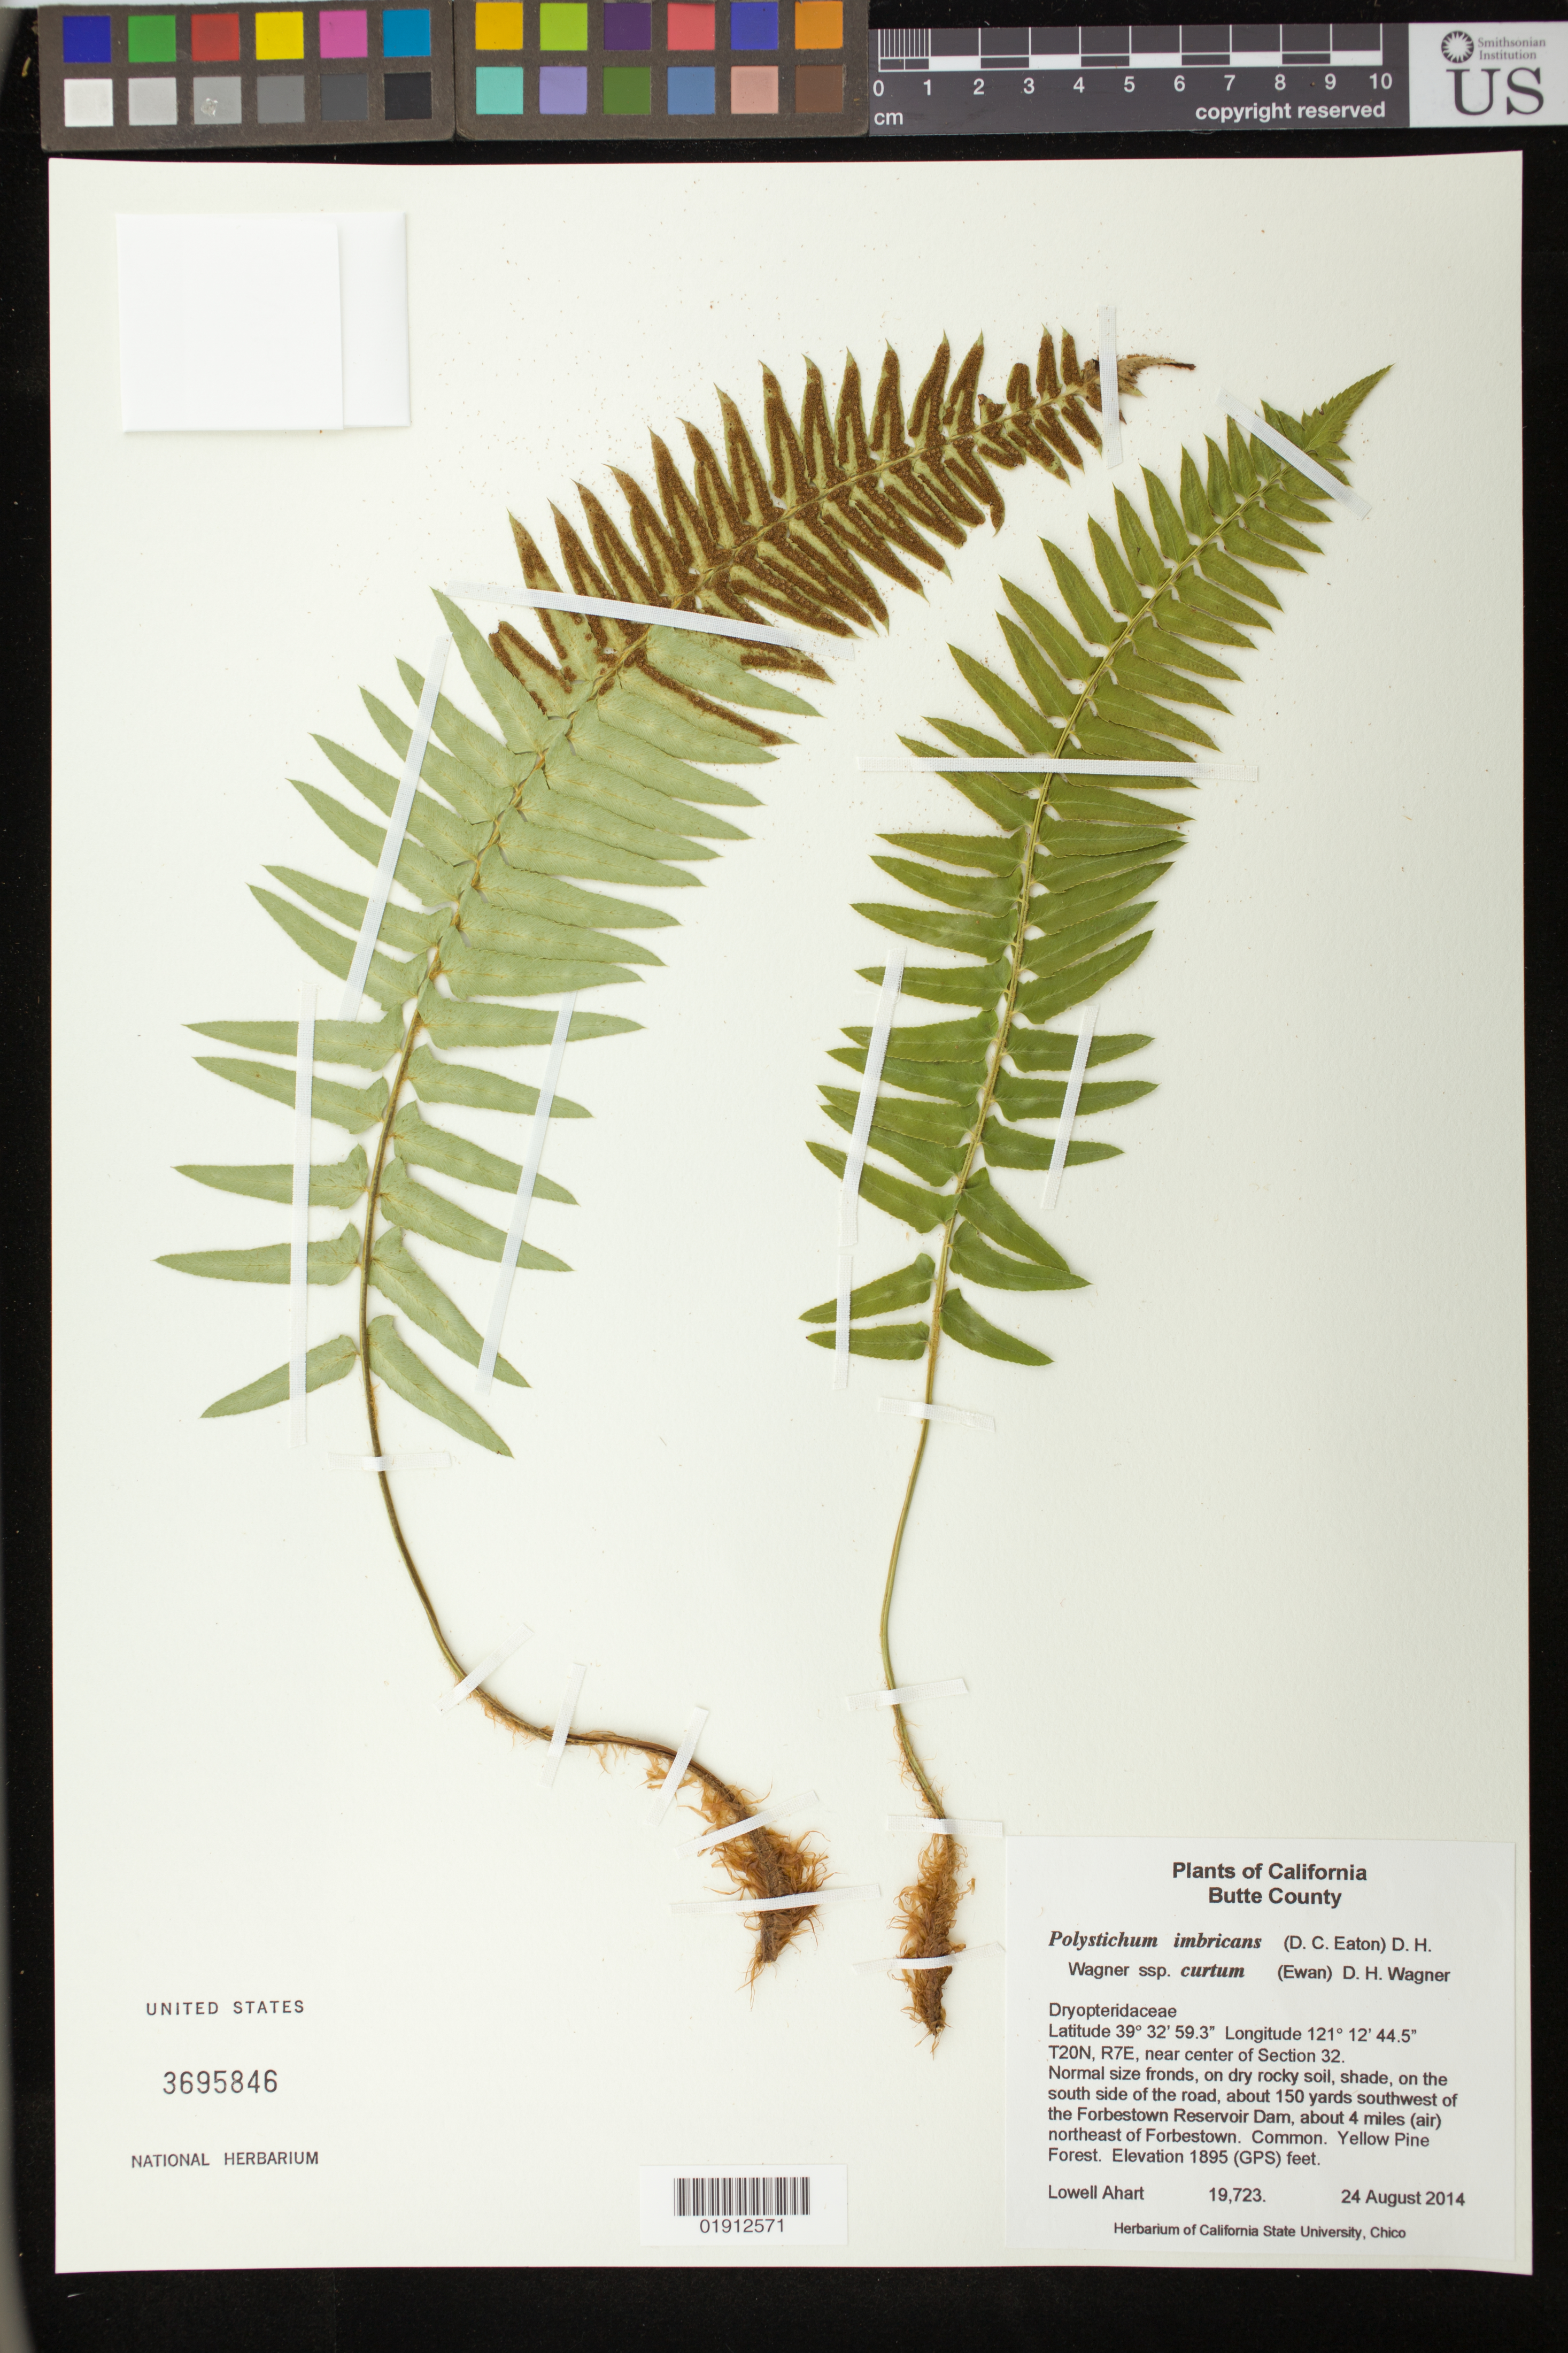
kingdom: Plantae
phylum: Tracheophyta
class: Polypodiopsida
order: Polypodiales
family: Dryopteridaceae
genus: Polystichum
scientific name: Polystichum imbricans subsp. curtum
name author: (Ewan) D.H. Wagner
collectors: L. Ahart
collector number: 19723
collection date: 2014-08-24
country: United States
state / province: California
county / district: Butte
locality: On the south side of the road, about 150 yards southwest of the Forbestown Reservoir Dam, about 4 miles (air) northeast of Forbestown.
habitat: On dry rocky soil, shade. Yellow Pine Forest.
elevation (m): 578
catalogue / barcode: US 3695846